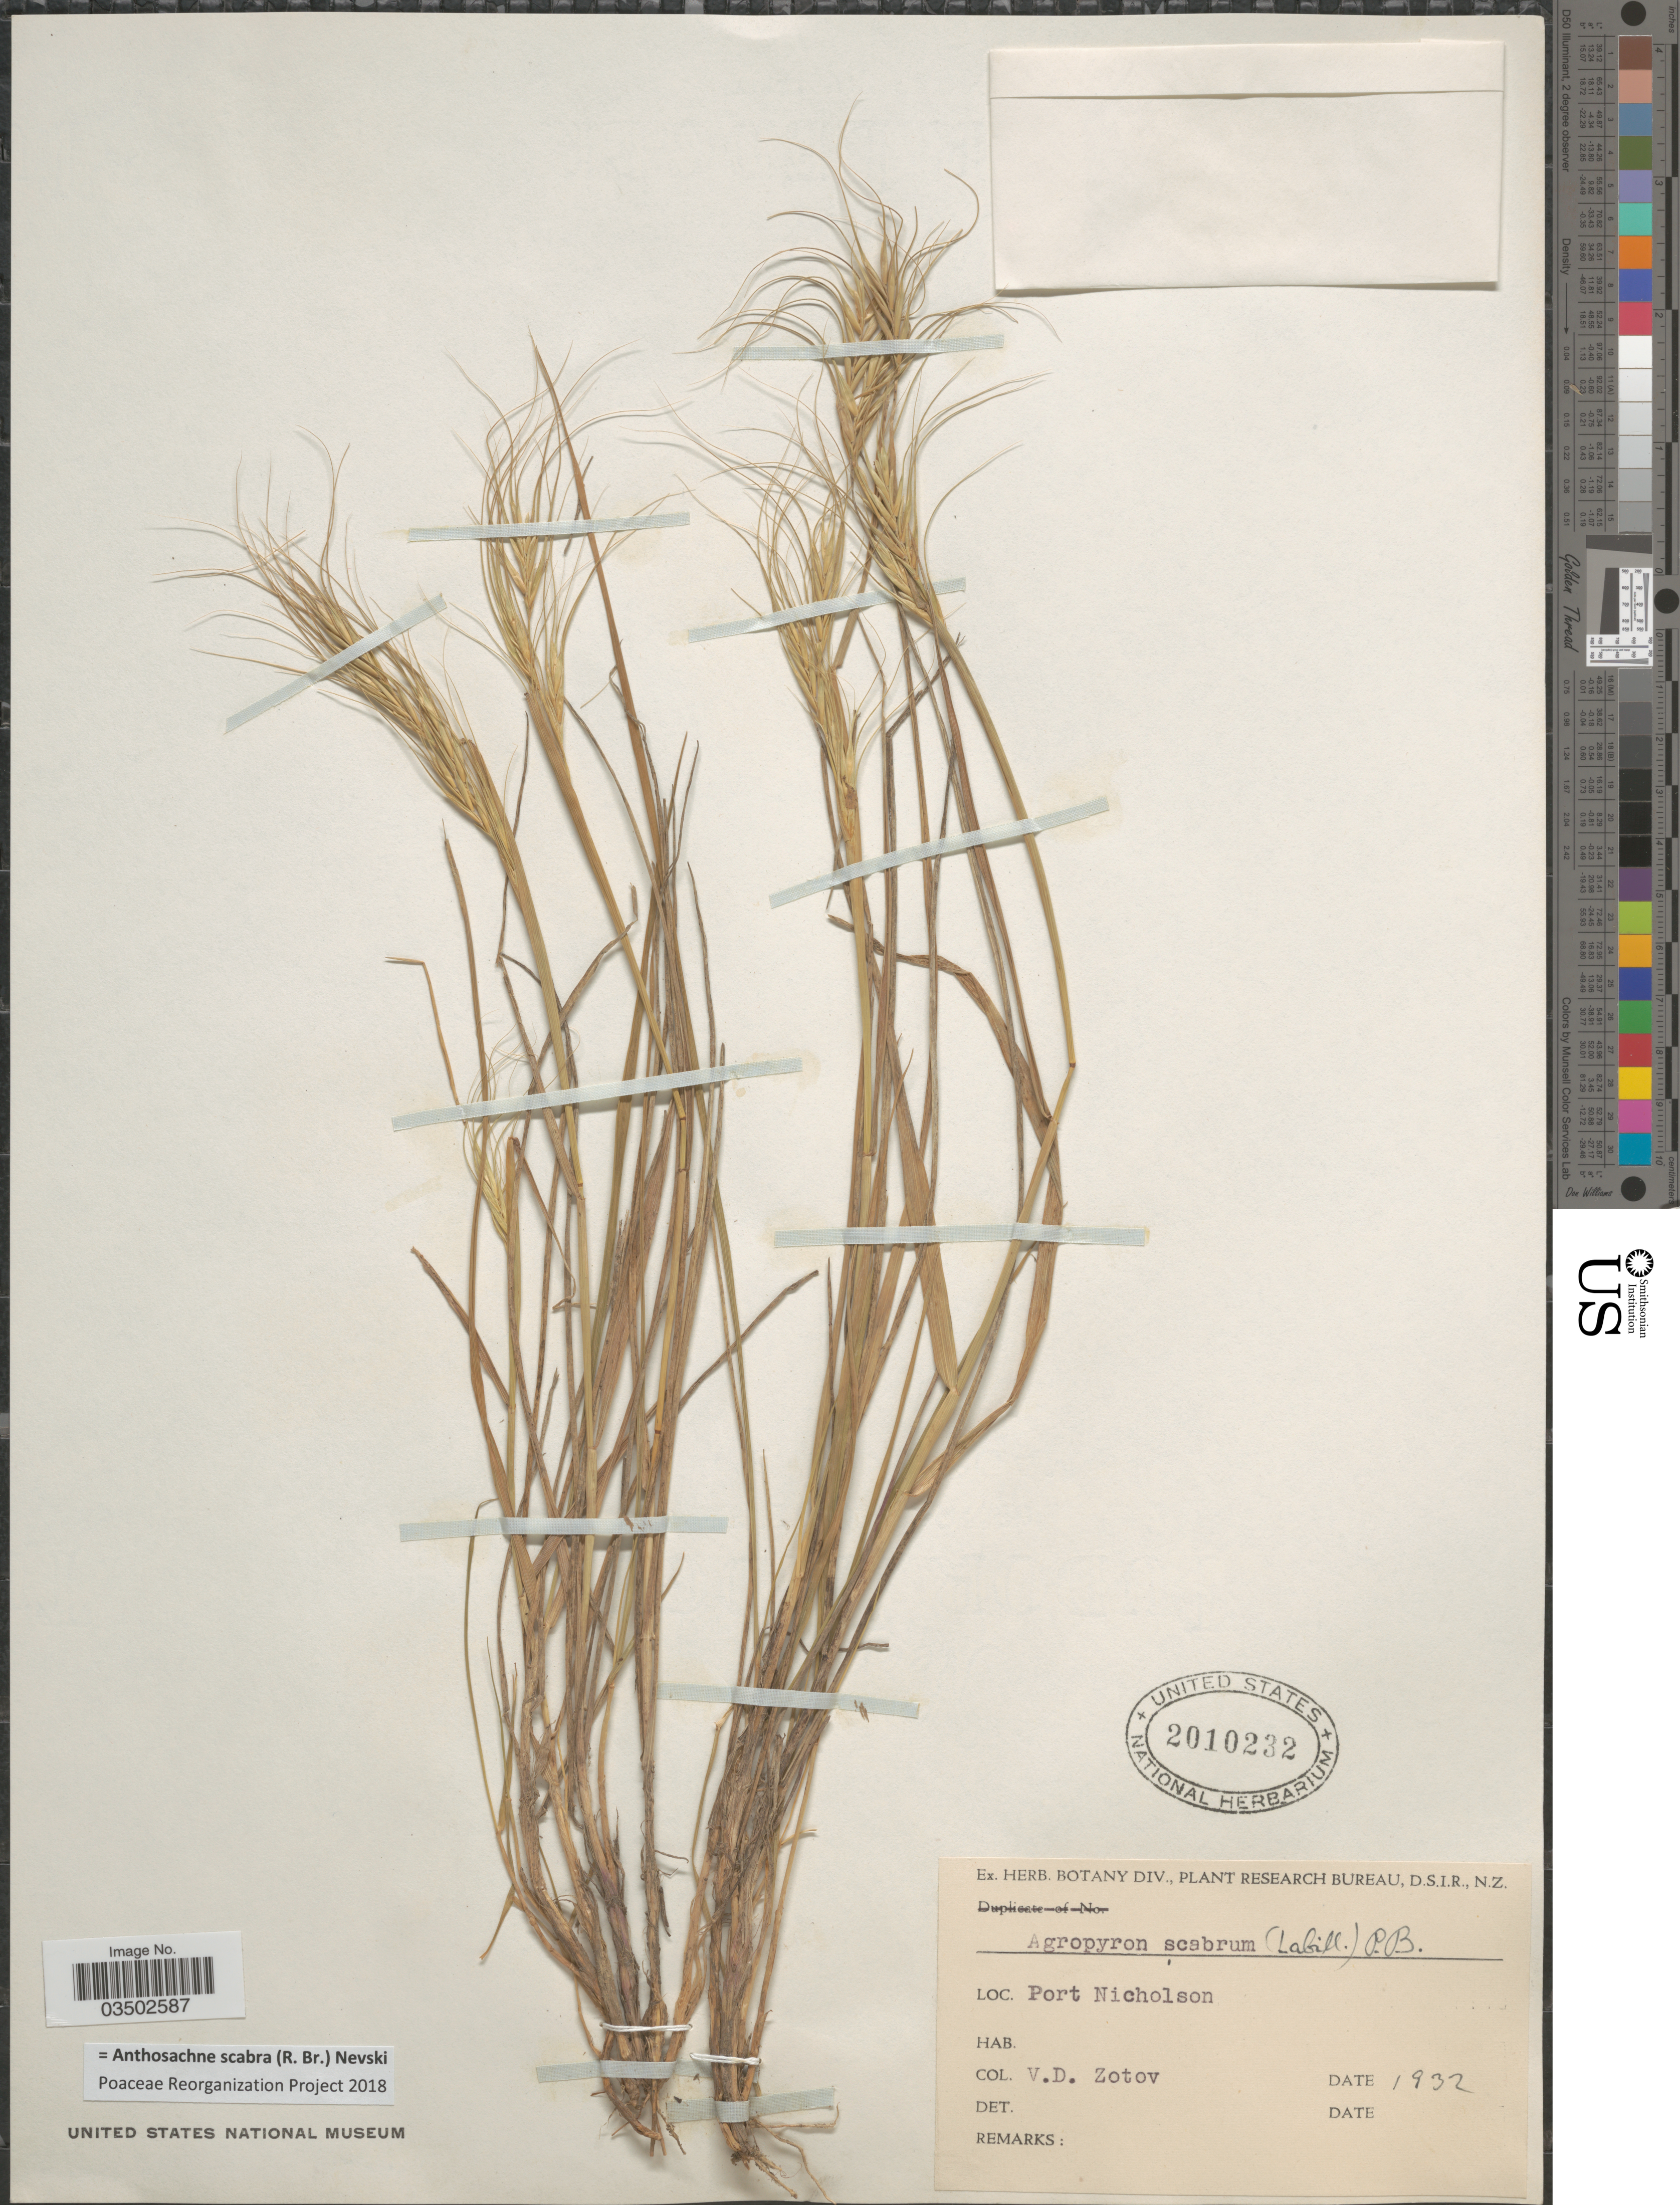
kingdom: Plantae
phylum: Tracheophyta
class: Liliopsida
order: Poales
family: Poaceae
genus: Anthosachne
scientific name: Anthosachne scabra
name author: (R. Br.) Nevski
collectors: V. Zotov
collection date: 1932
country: New Zealand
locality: Port Nicholson.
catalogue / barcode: US 2010232